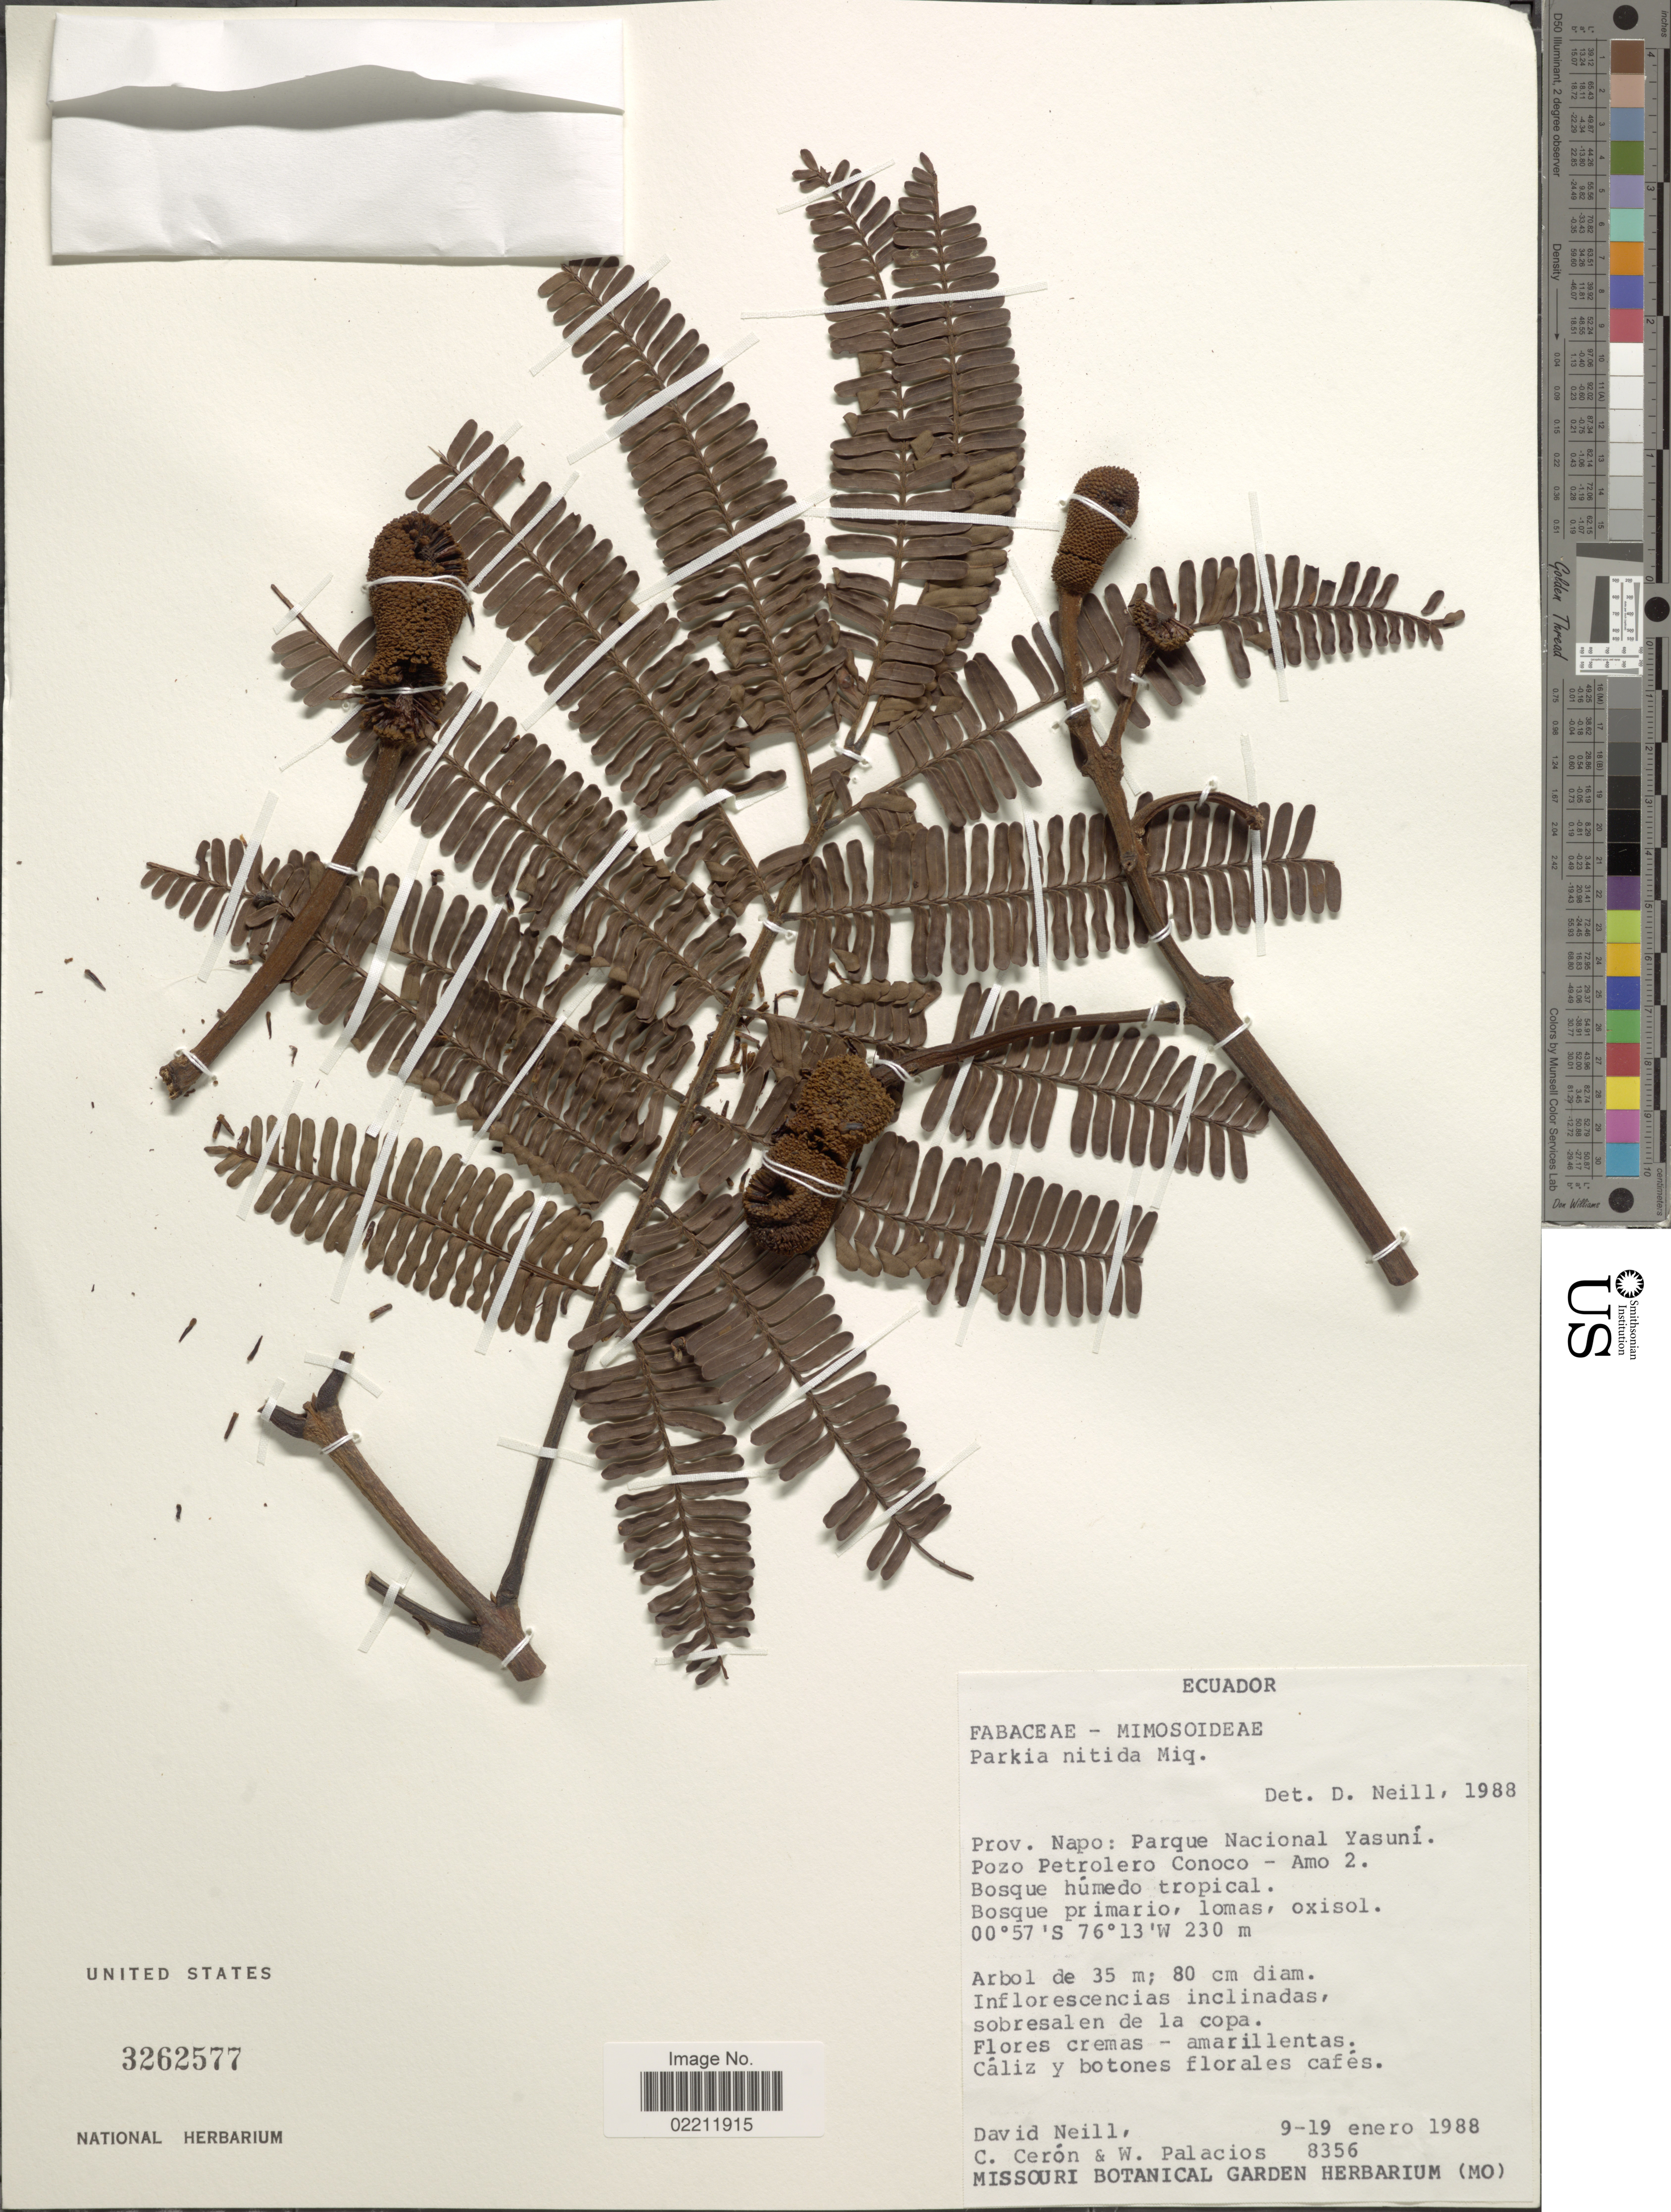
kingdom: Plantae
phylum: Tracheophyta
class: Magnoliopsida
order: Fabales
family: Fabaceae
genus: Parkia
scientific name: Parkia nitida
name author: Miq.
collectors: D. Neill, C. E. Cerón M. & W. Palacios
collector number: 8356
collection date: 1988-01-09/1988-01-19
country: Ecuador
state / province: Napo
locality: Prov. Napo: Parque Nacional Yasuni, Pozo Petrolero Conoco - Amo 2.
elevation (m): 230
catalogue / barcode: US 3262577